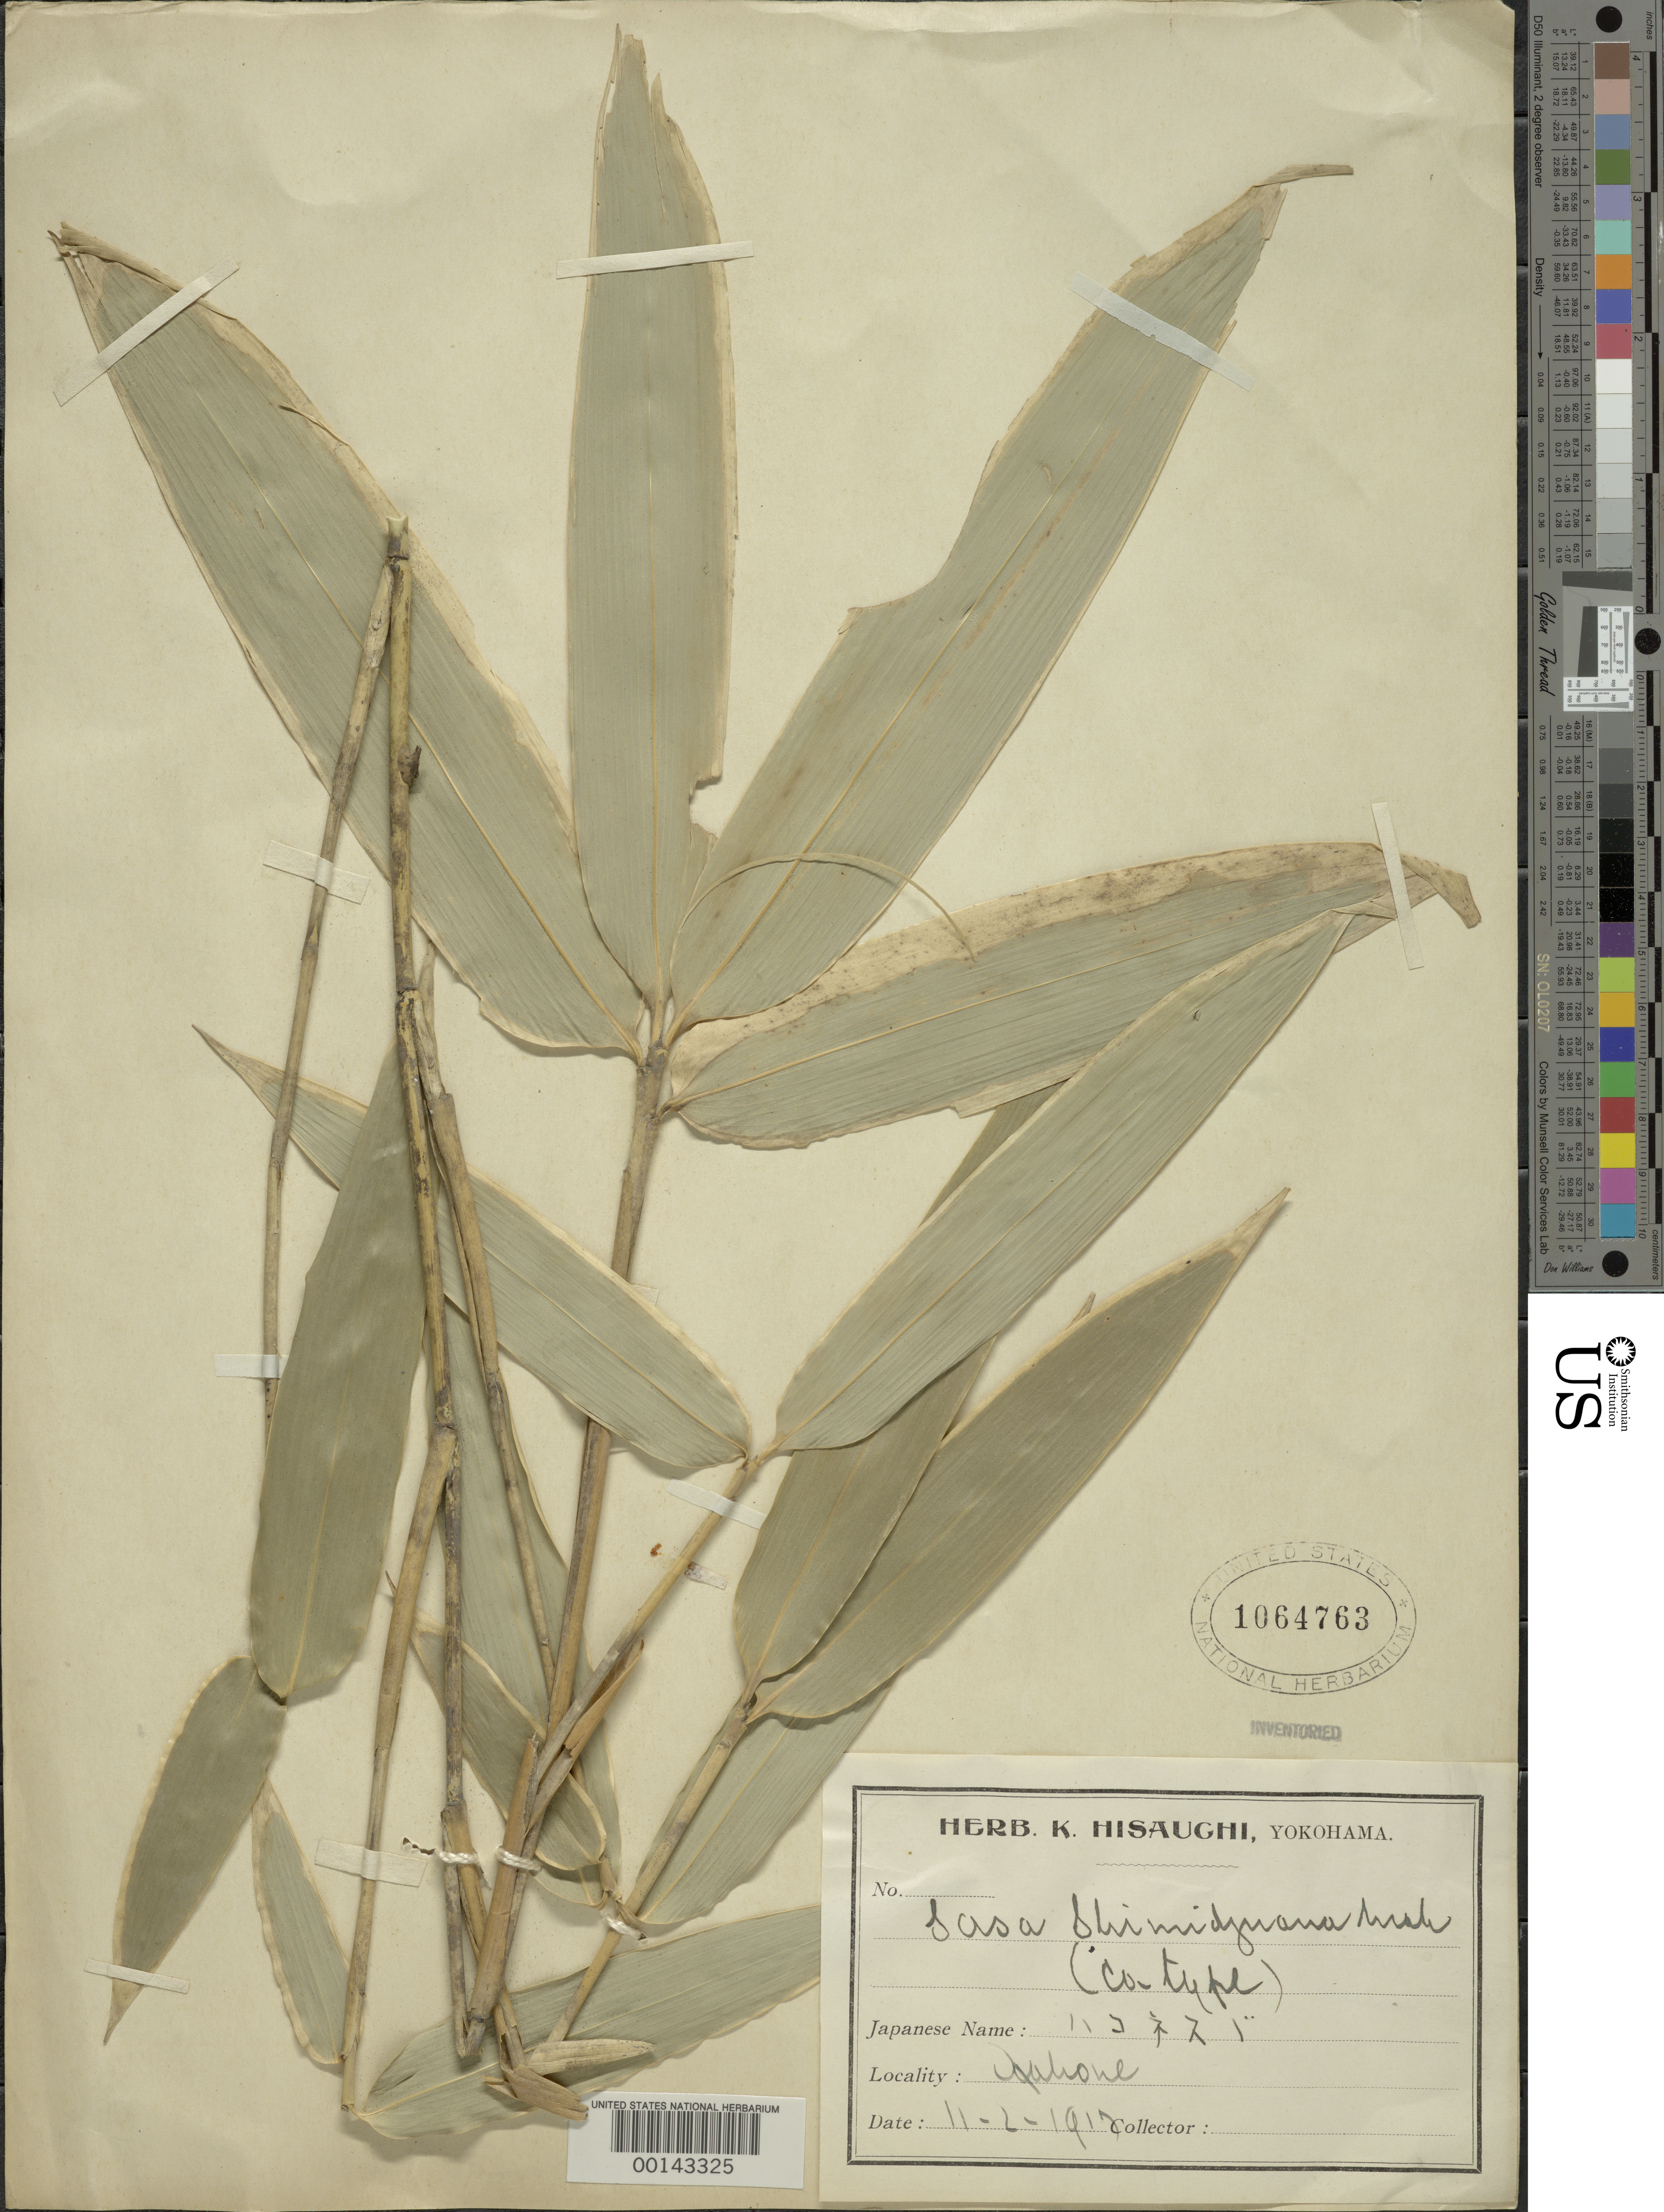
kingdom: Plantae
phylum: Tracheophyta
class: Liliopsida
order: Poales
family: Poaceae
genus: Sasa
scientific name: Sasa shimidzuana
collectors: K. Hisauchi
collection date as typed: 11 Feb 1917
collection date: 1917-02-11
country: Japan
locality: Hakone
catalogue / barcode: US 1064763